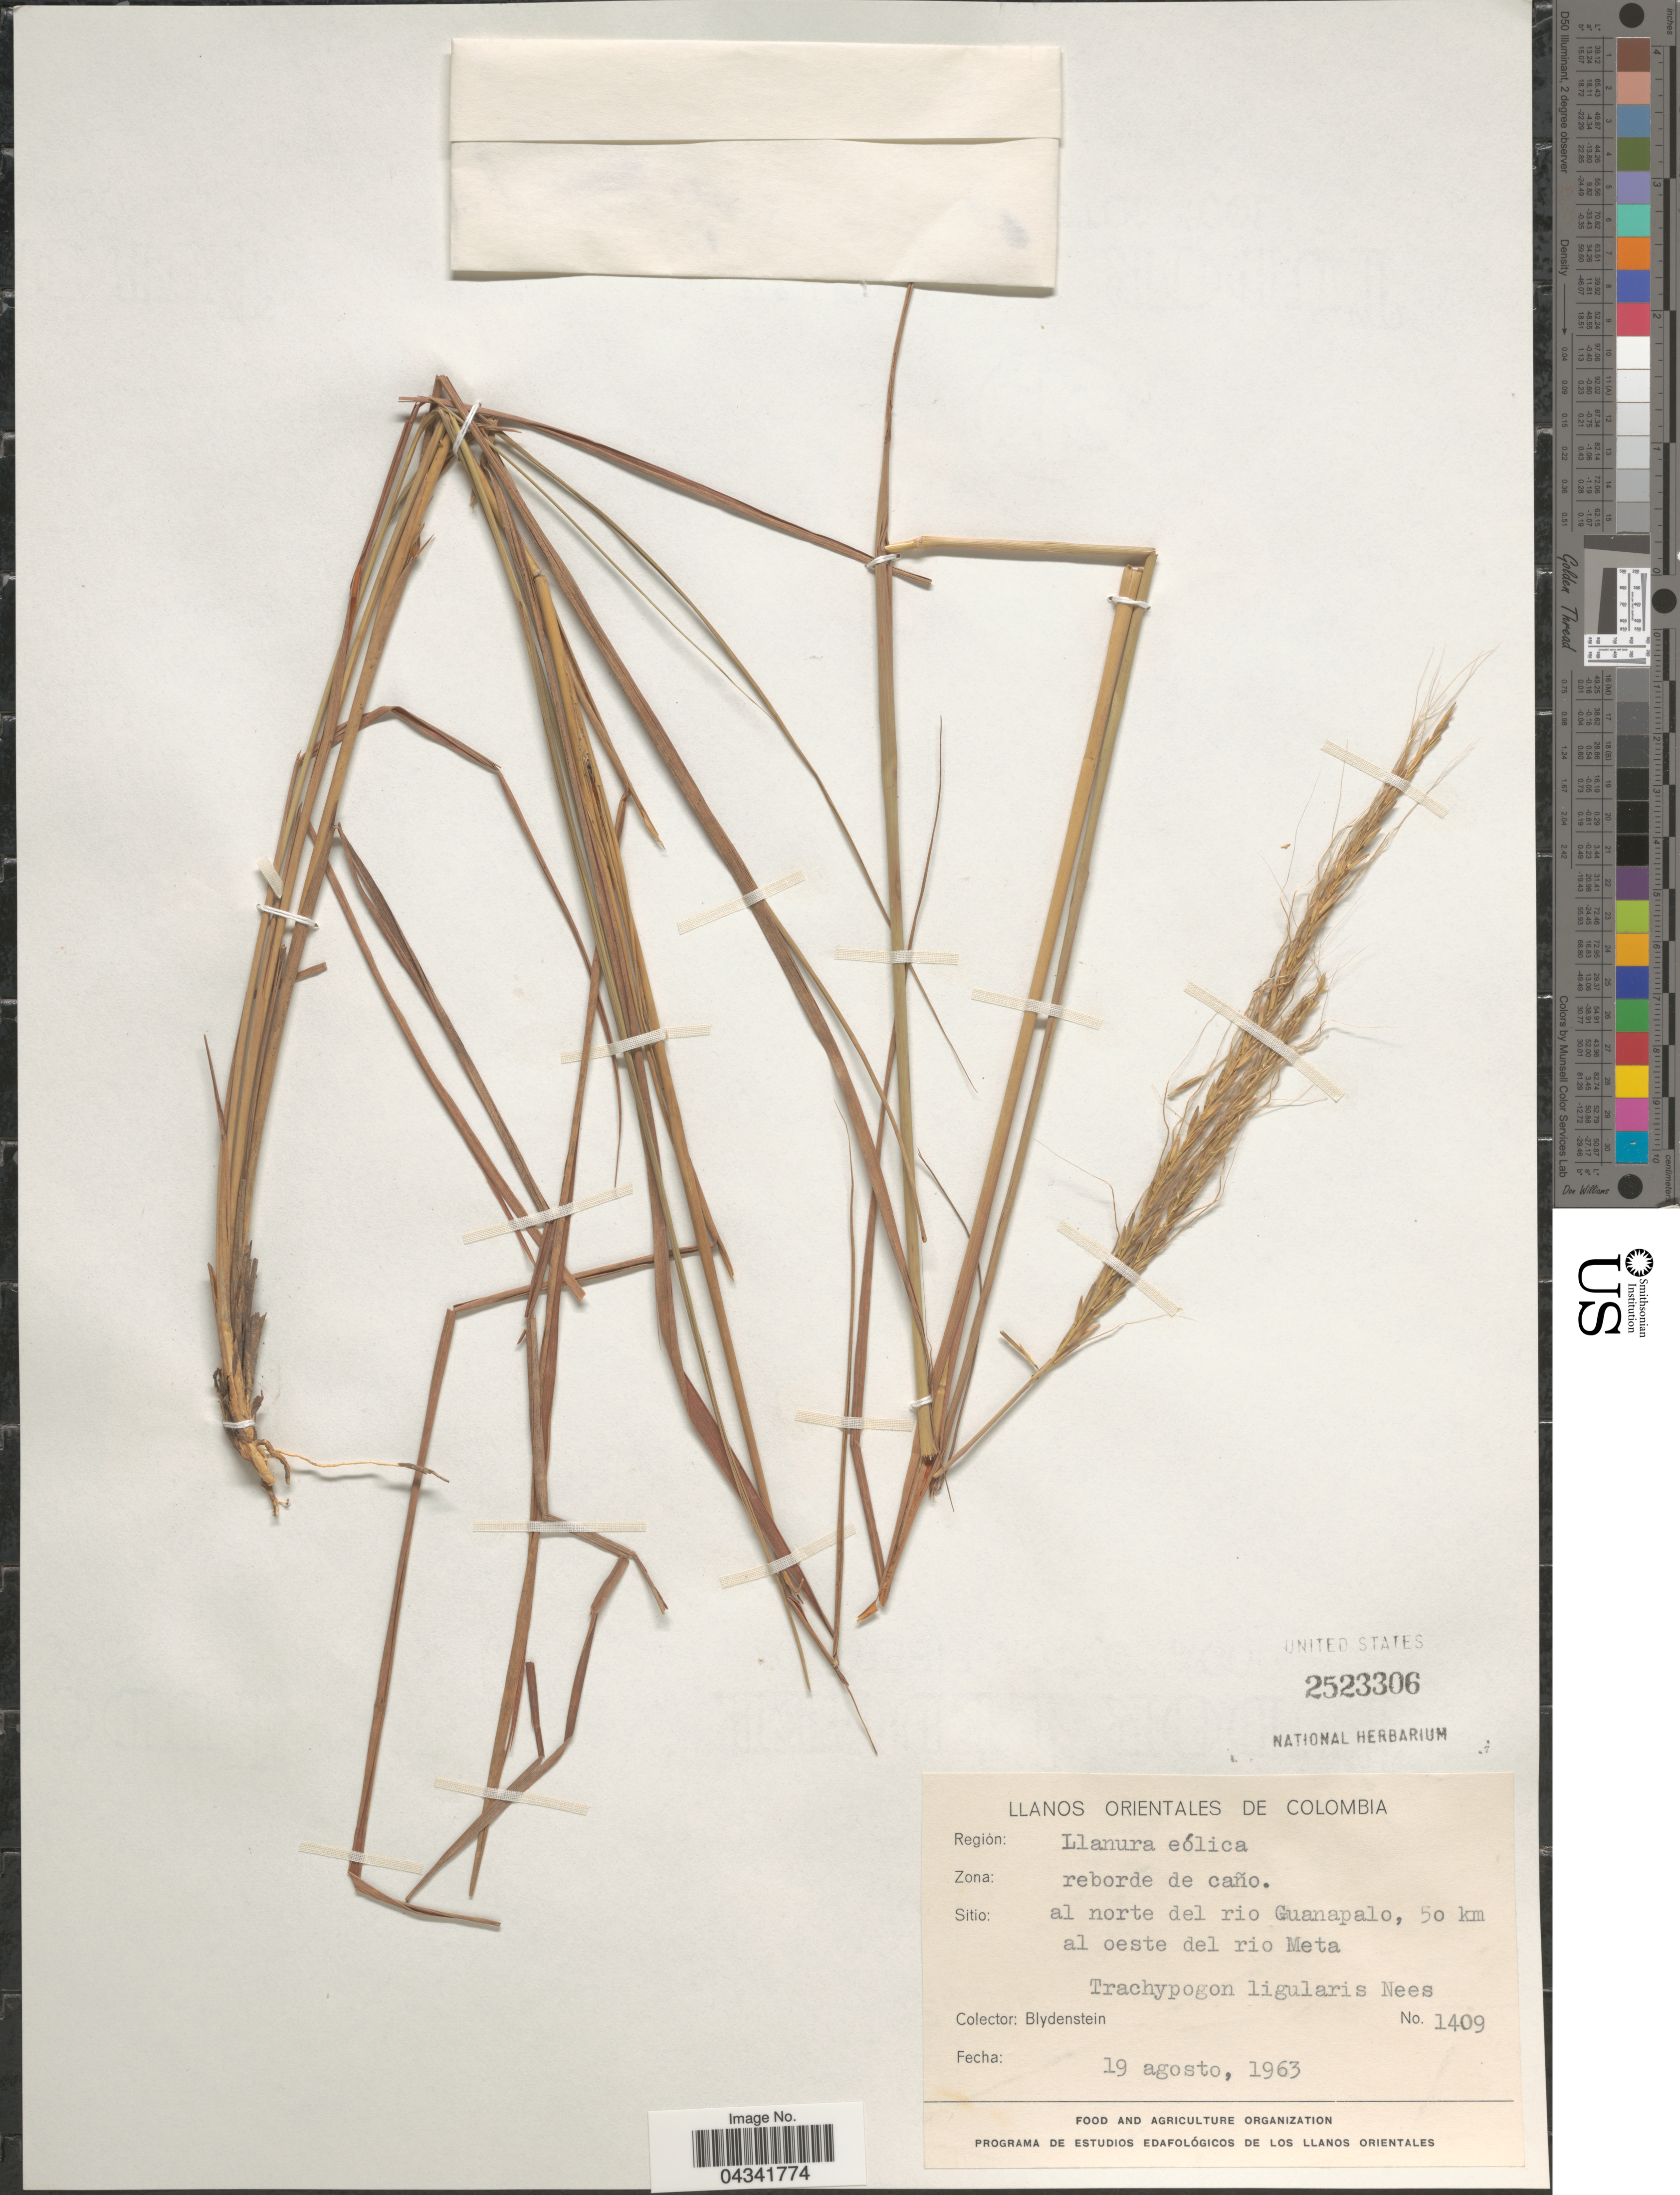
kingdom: Plantae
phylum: Tracheophyta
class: Liliopsida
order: Poales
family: Poaceae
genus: Trachypogon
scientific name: Trachypogon spicatus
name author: (L. f.) Kuntze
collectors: Blydenstein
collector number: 1409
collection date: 1963-08-19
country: Colombia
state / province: Meta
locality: Llanos Orientales de Colombia. Región: Llanura eólica. Zona: reborde de caño. Sitio: al norte del rio Guanapalo, 50 km al oeste del rio Meta.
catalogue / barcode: US 2523306